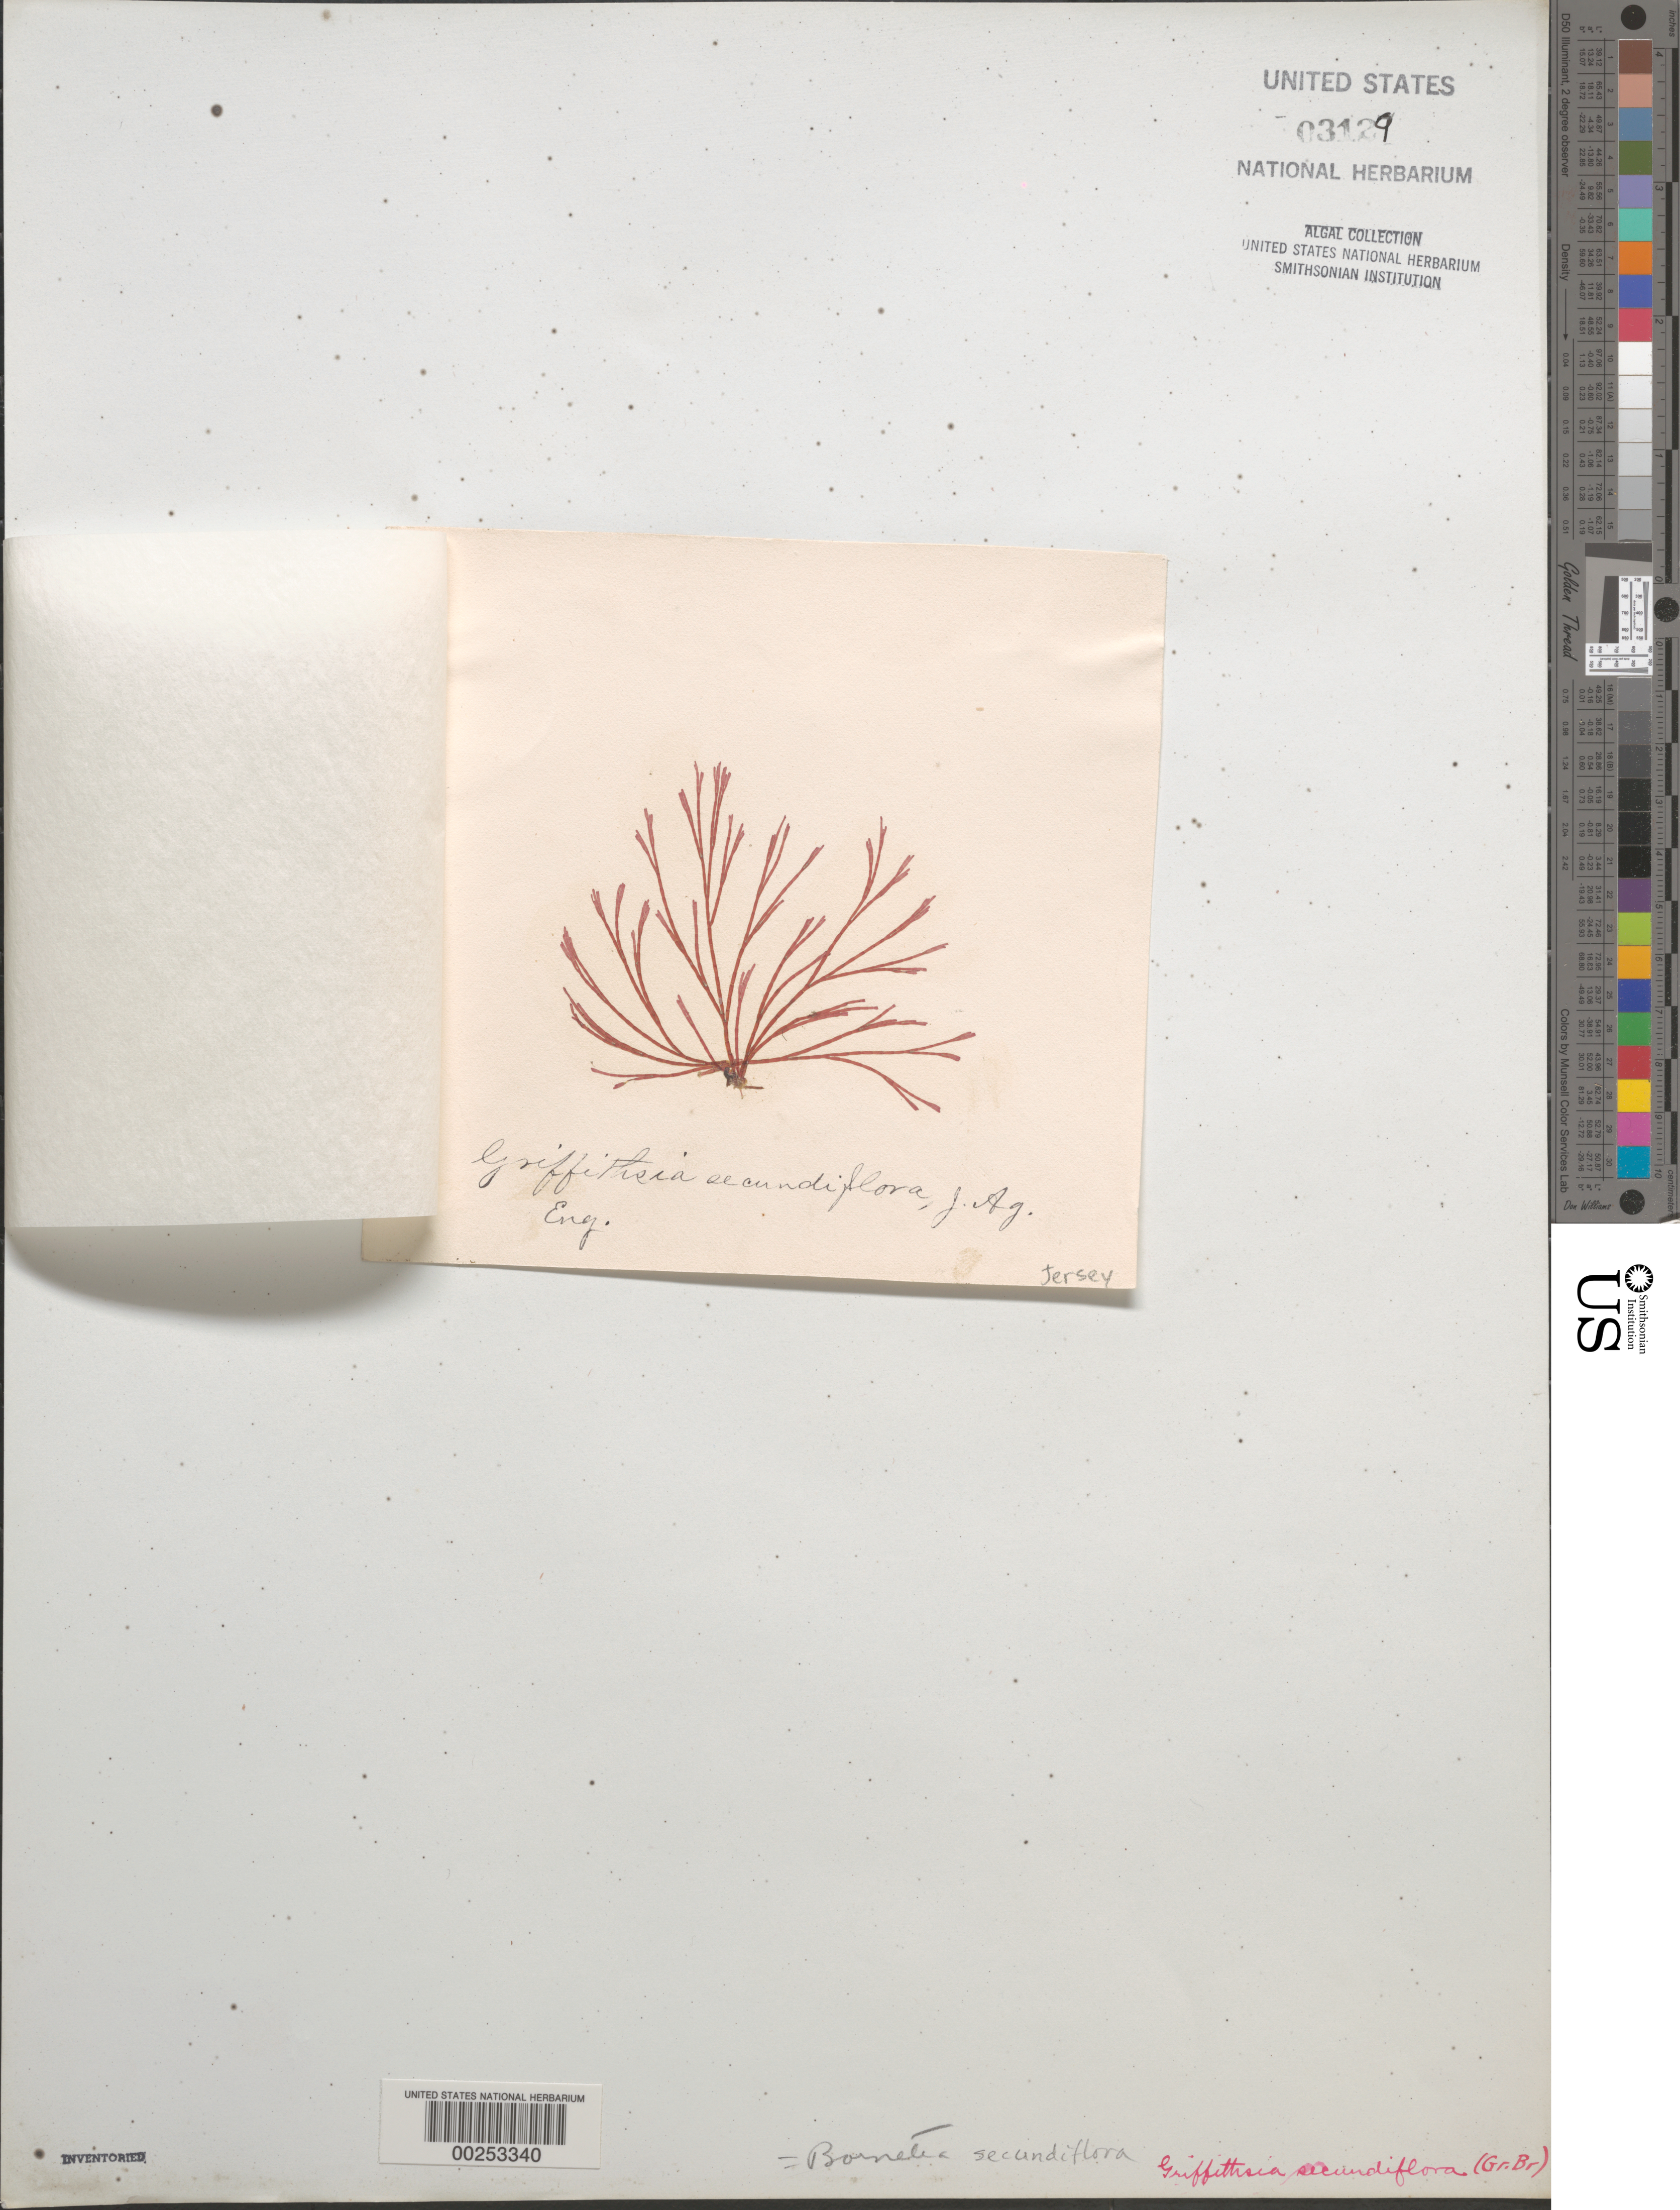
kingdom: Plantae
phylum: Rhodophyta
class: Florideophyceae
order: Ceramiales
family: Ceramiaceae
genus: Bornetia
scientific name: Bornetia secundiflora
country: United Kingdom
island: Jersey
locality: Channel Islands. Bailiwick of Jersey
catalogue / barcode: US 3129